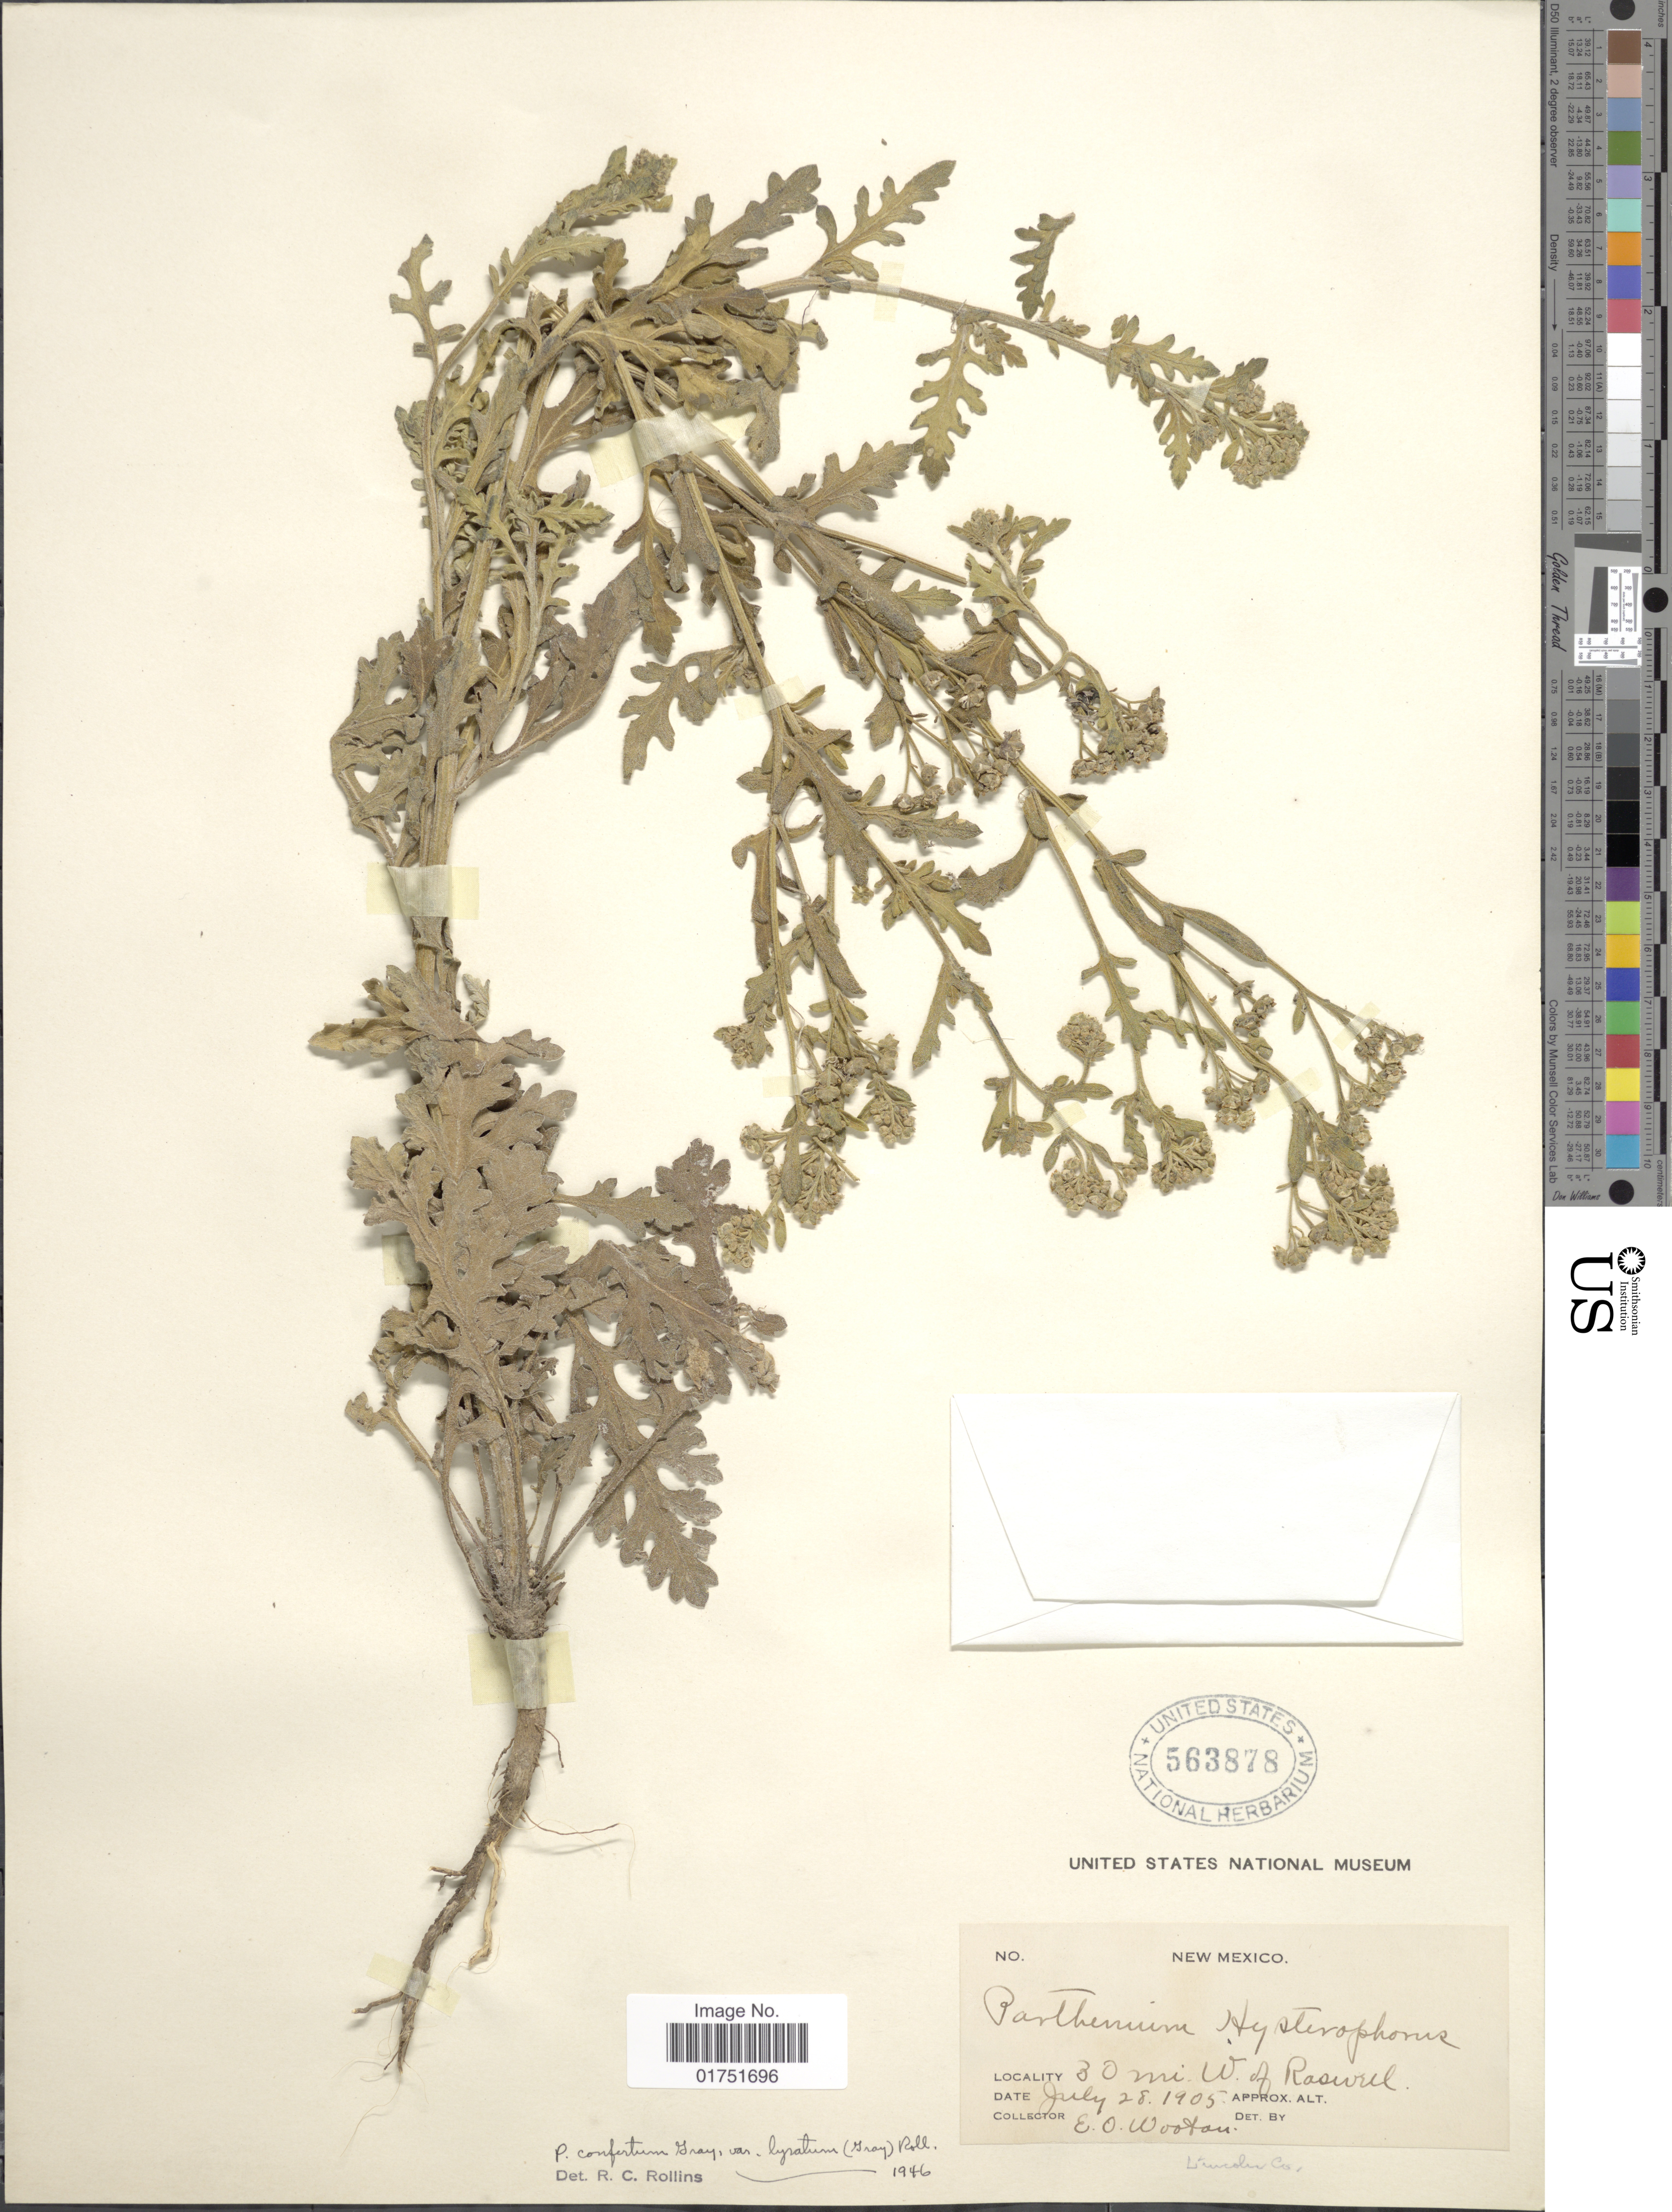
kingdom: Plantae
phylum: Tracheophyta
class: Magnoliopsida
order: Asterales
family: Asteraceae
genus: Parthenium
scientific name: Parthenium confertum var. lyratum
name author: (A. Gray) Rollins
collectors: E. O. Wooton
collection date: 1905-07-28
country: United States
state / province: New Mexico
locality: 30 mi W of Raswell, Lincoln Co.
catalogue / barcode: US 563878